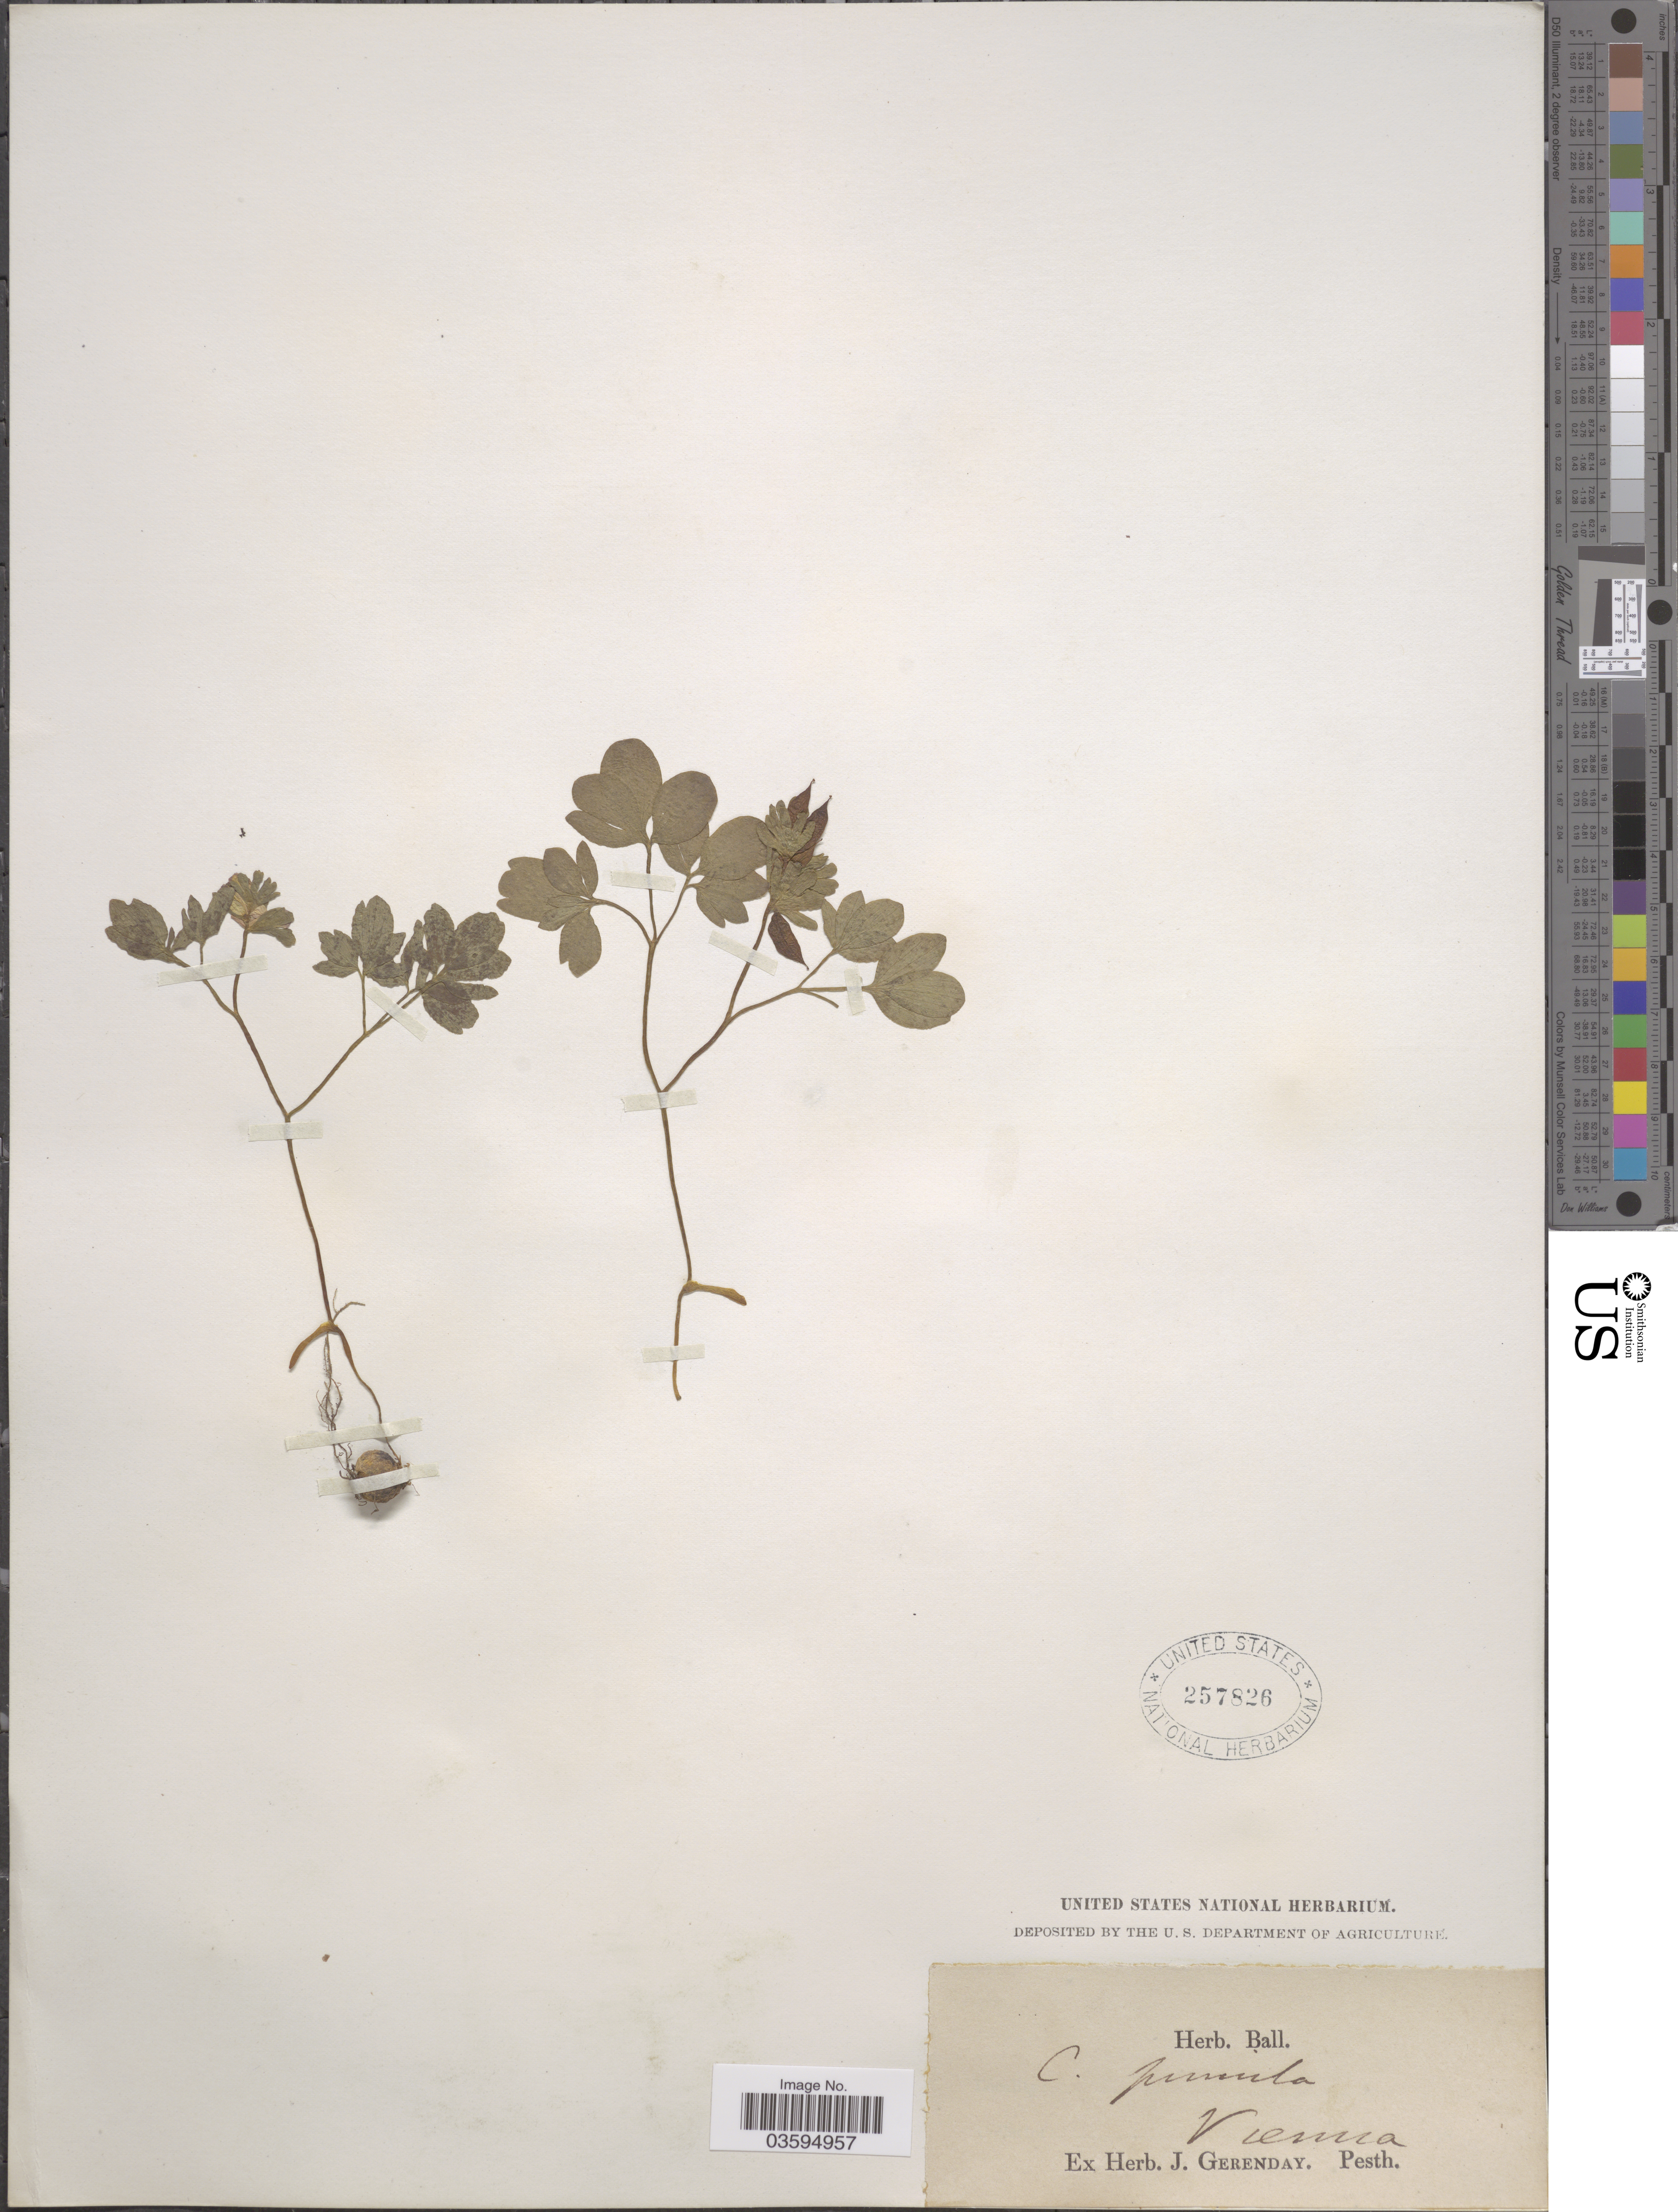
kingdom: Plantae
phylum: Tracheophyta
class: Magnoliopsida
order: Ranunculales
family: Papaveraceae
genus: Corydalis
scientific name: Corydalis pumila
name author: W.D.J. Koch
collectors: Ex herb. J. Gerenday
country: Austria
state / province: Wien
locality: Vienna.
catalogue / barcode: US 257826